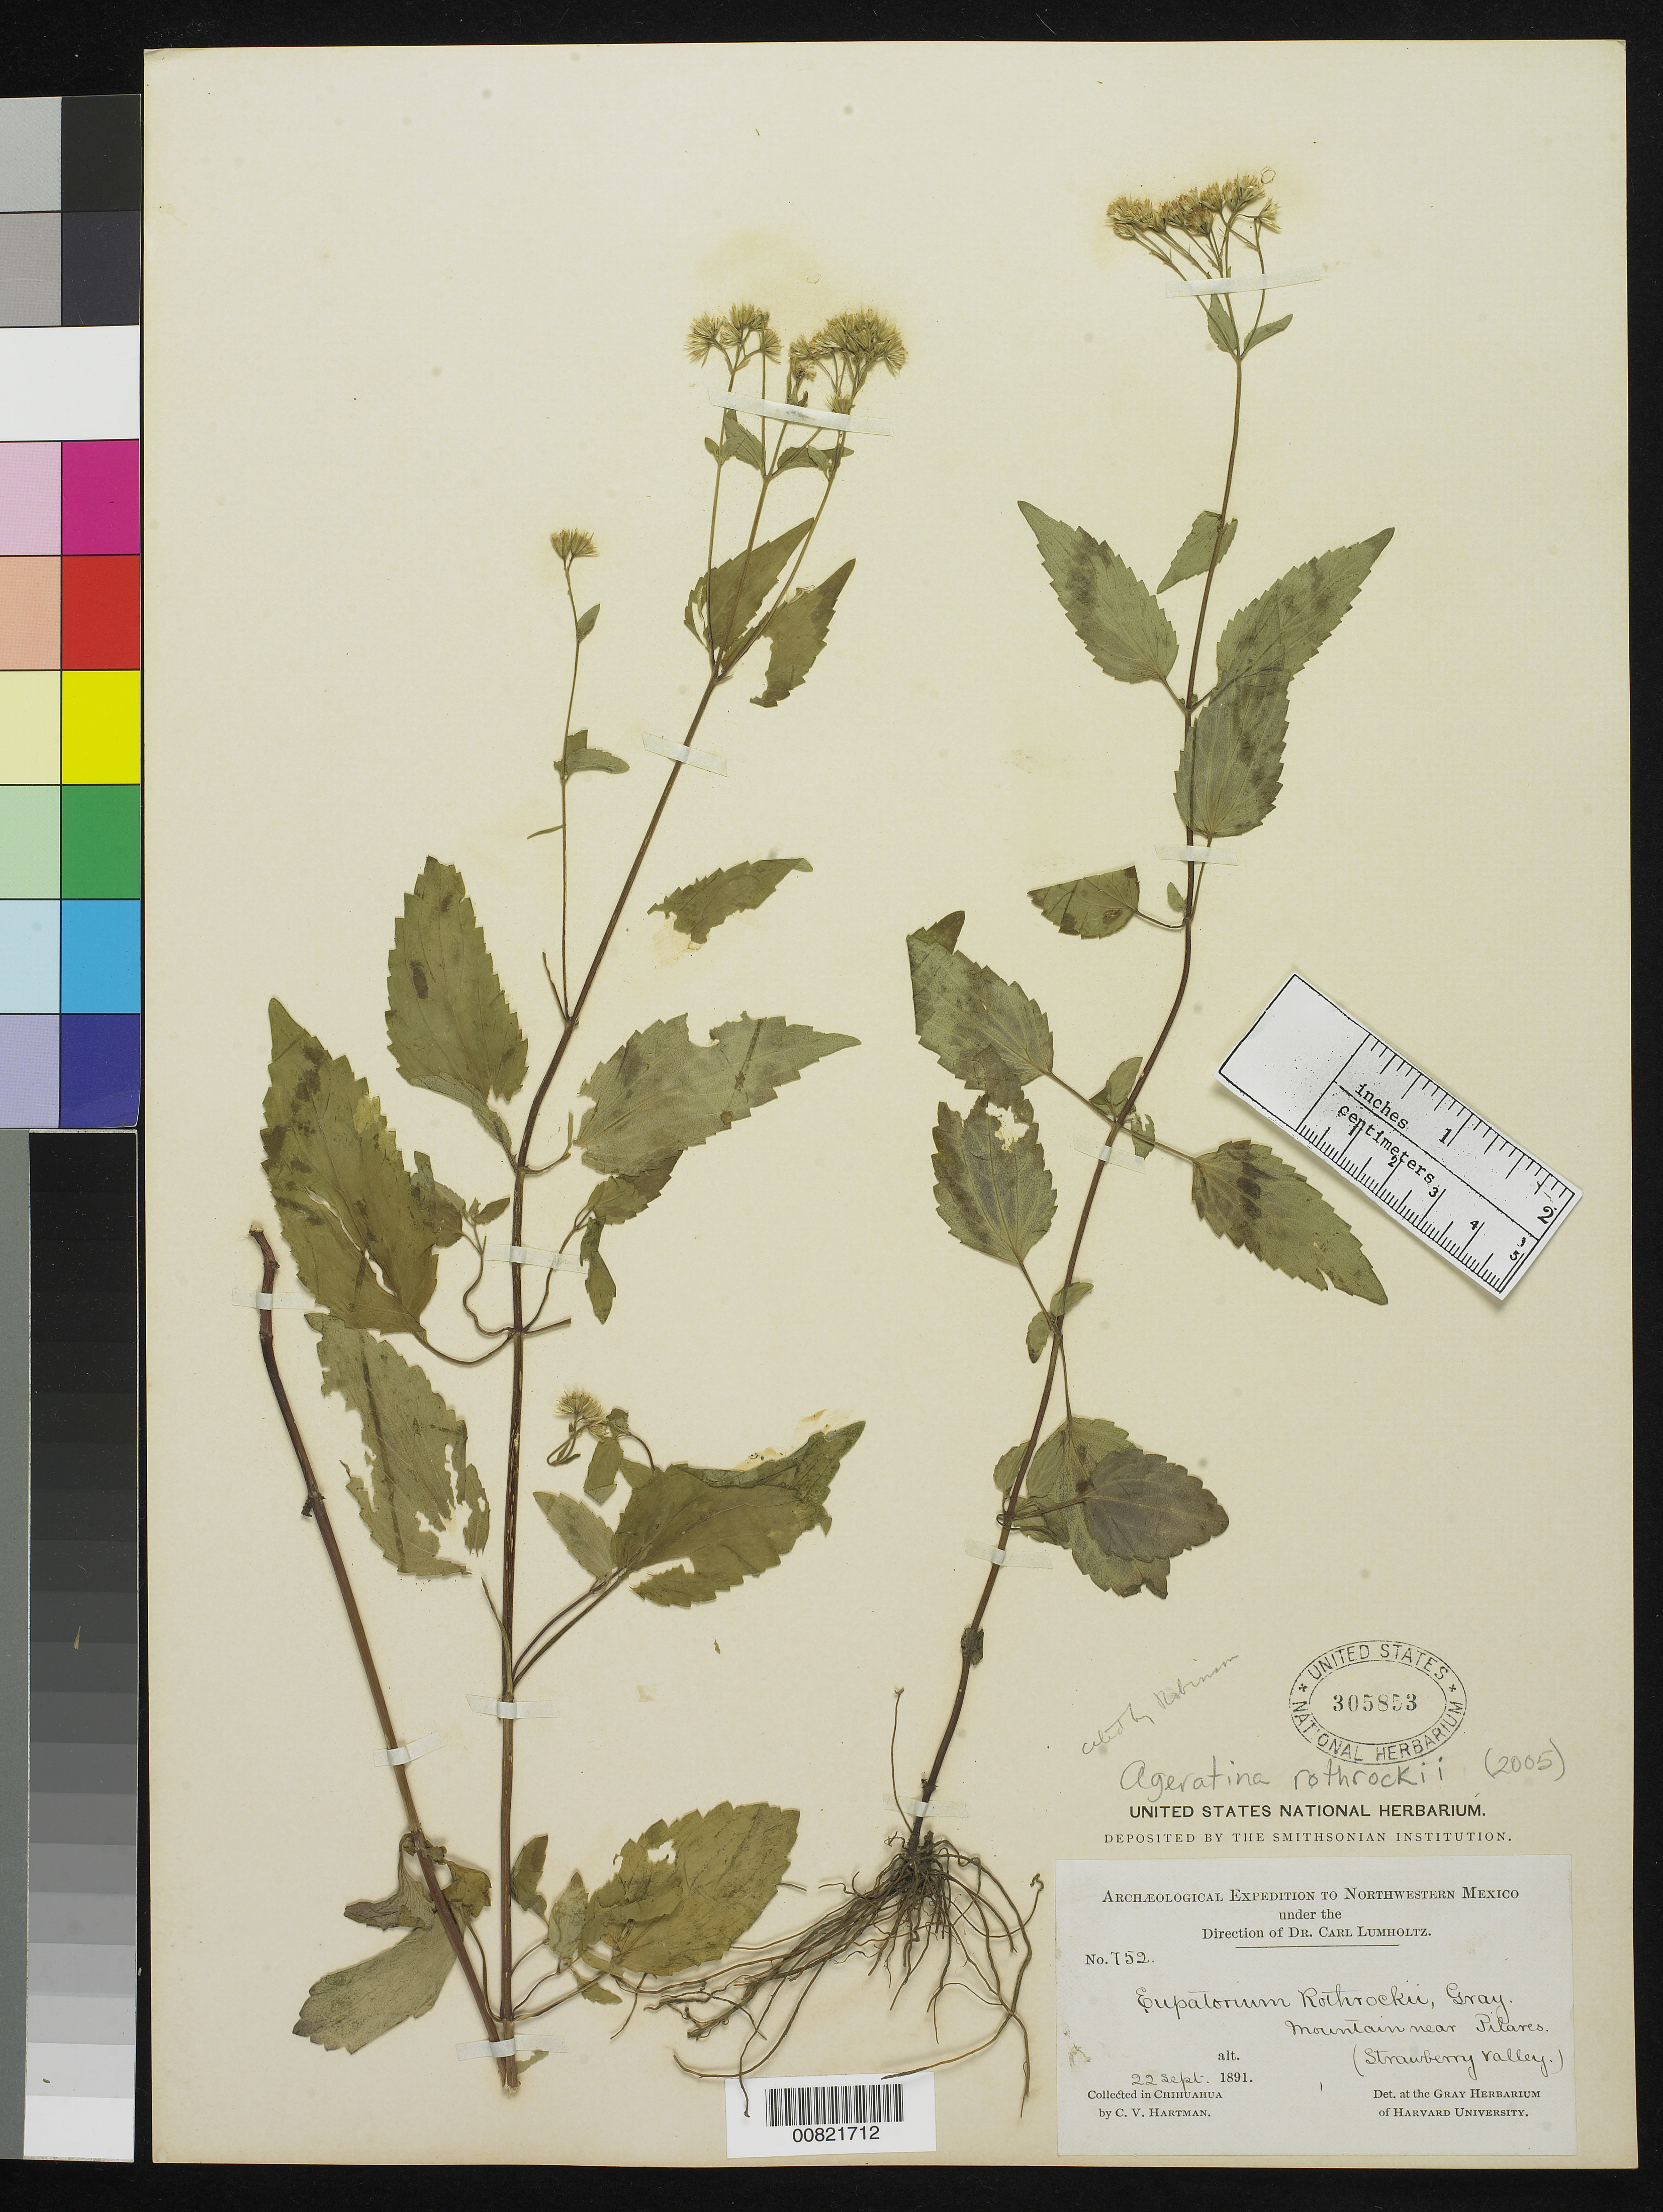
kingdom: Plantae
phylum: Tracheophyta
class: Magnoliopsida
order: Asterales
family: Asteraceae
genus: Ageratina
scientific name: Ageratina rothrockii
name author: (A. Gray) R.M. King & H. Rob.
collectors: C. V. Hartman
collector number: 752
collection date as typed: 22 Sep 1891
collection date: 1891-09-22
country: Mexico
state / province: Chihuahua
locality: Mountain near Pilares (Strawberry valley).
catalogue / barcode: US 305853